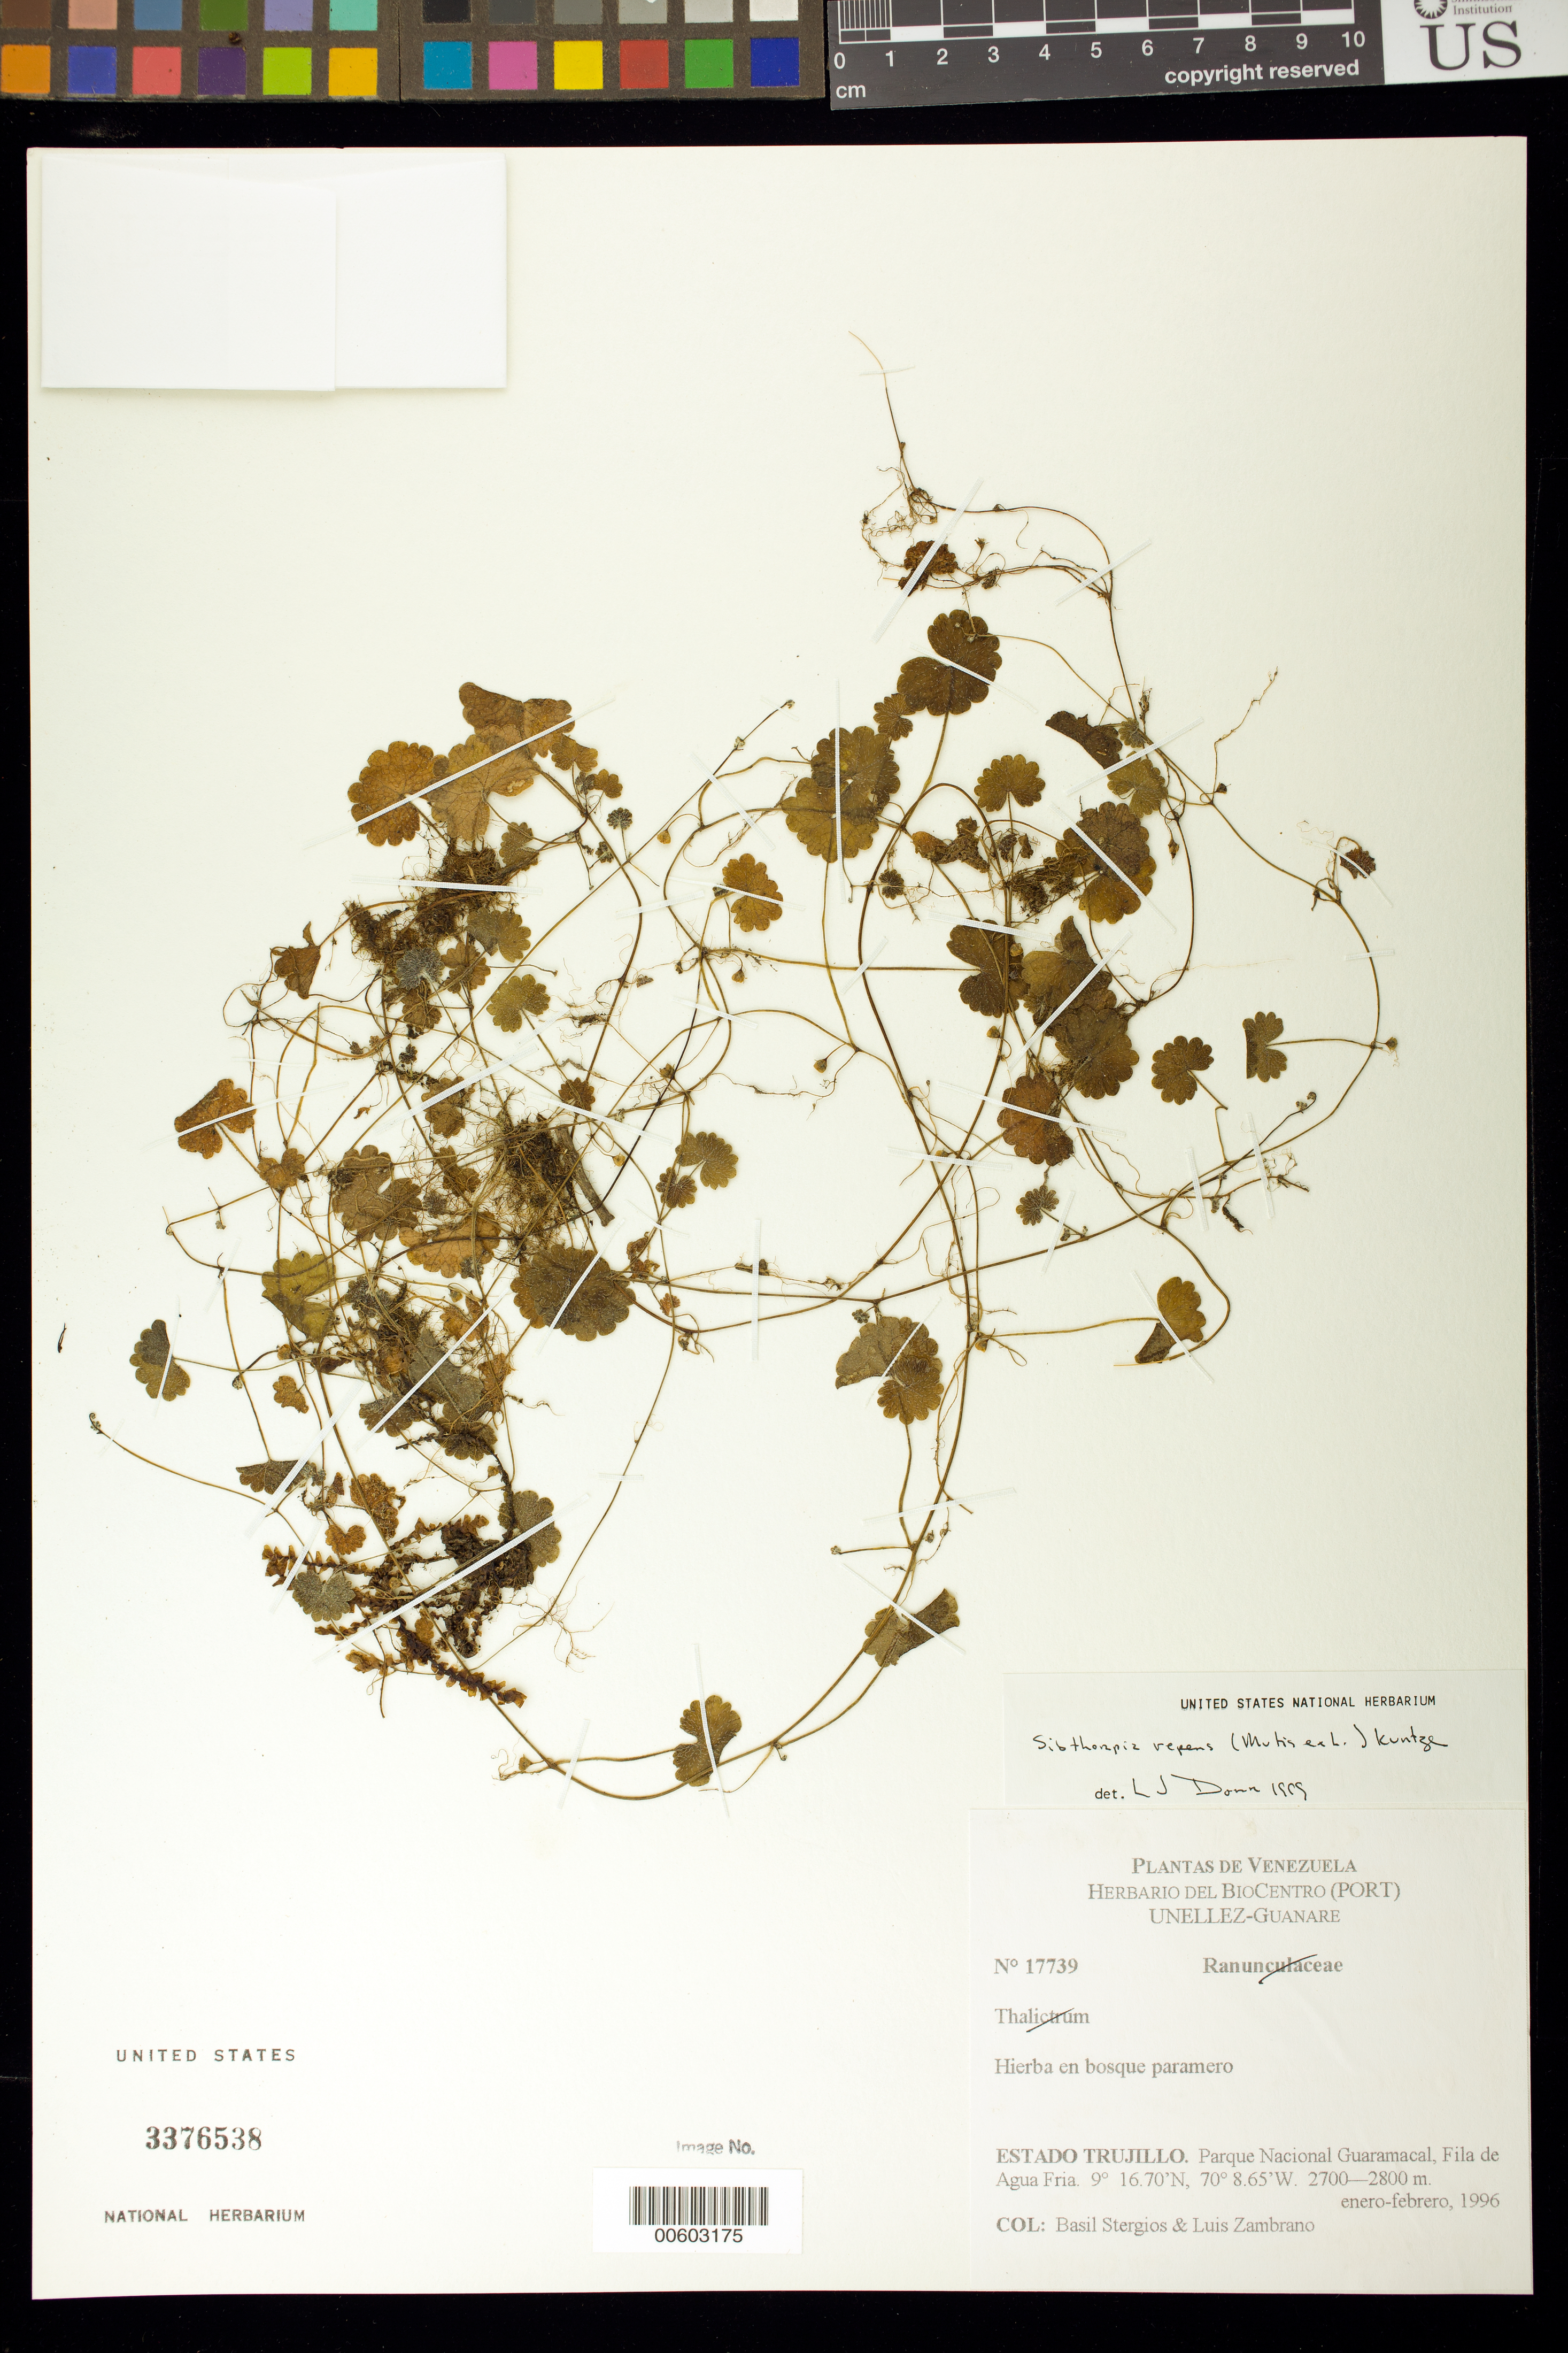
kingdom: Plantae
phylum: Tracheophyta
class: Magnoliopsida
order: Lamiales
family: Plantaginaceae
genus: Sibthorpia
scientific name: Sibthorpia repens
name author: (L.) Kuntze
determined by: Dorr, L. J., (BOT), Smithsonian Institution - National Museum of Natural History (UNITED STATES)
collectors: B. G. Stergios & L. Zambrano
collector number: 17739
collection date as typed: Jan 1996 to -- Feb 1996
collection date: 1996-01/1996-02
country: Venezuela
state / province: Trujillo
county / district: Boconó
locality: Parque Nacional Guaramacal, Fila de Agua Fria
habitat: Bosque paramero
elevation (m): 2700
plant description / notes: NY, PORT, US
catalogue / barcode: US 3376538